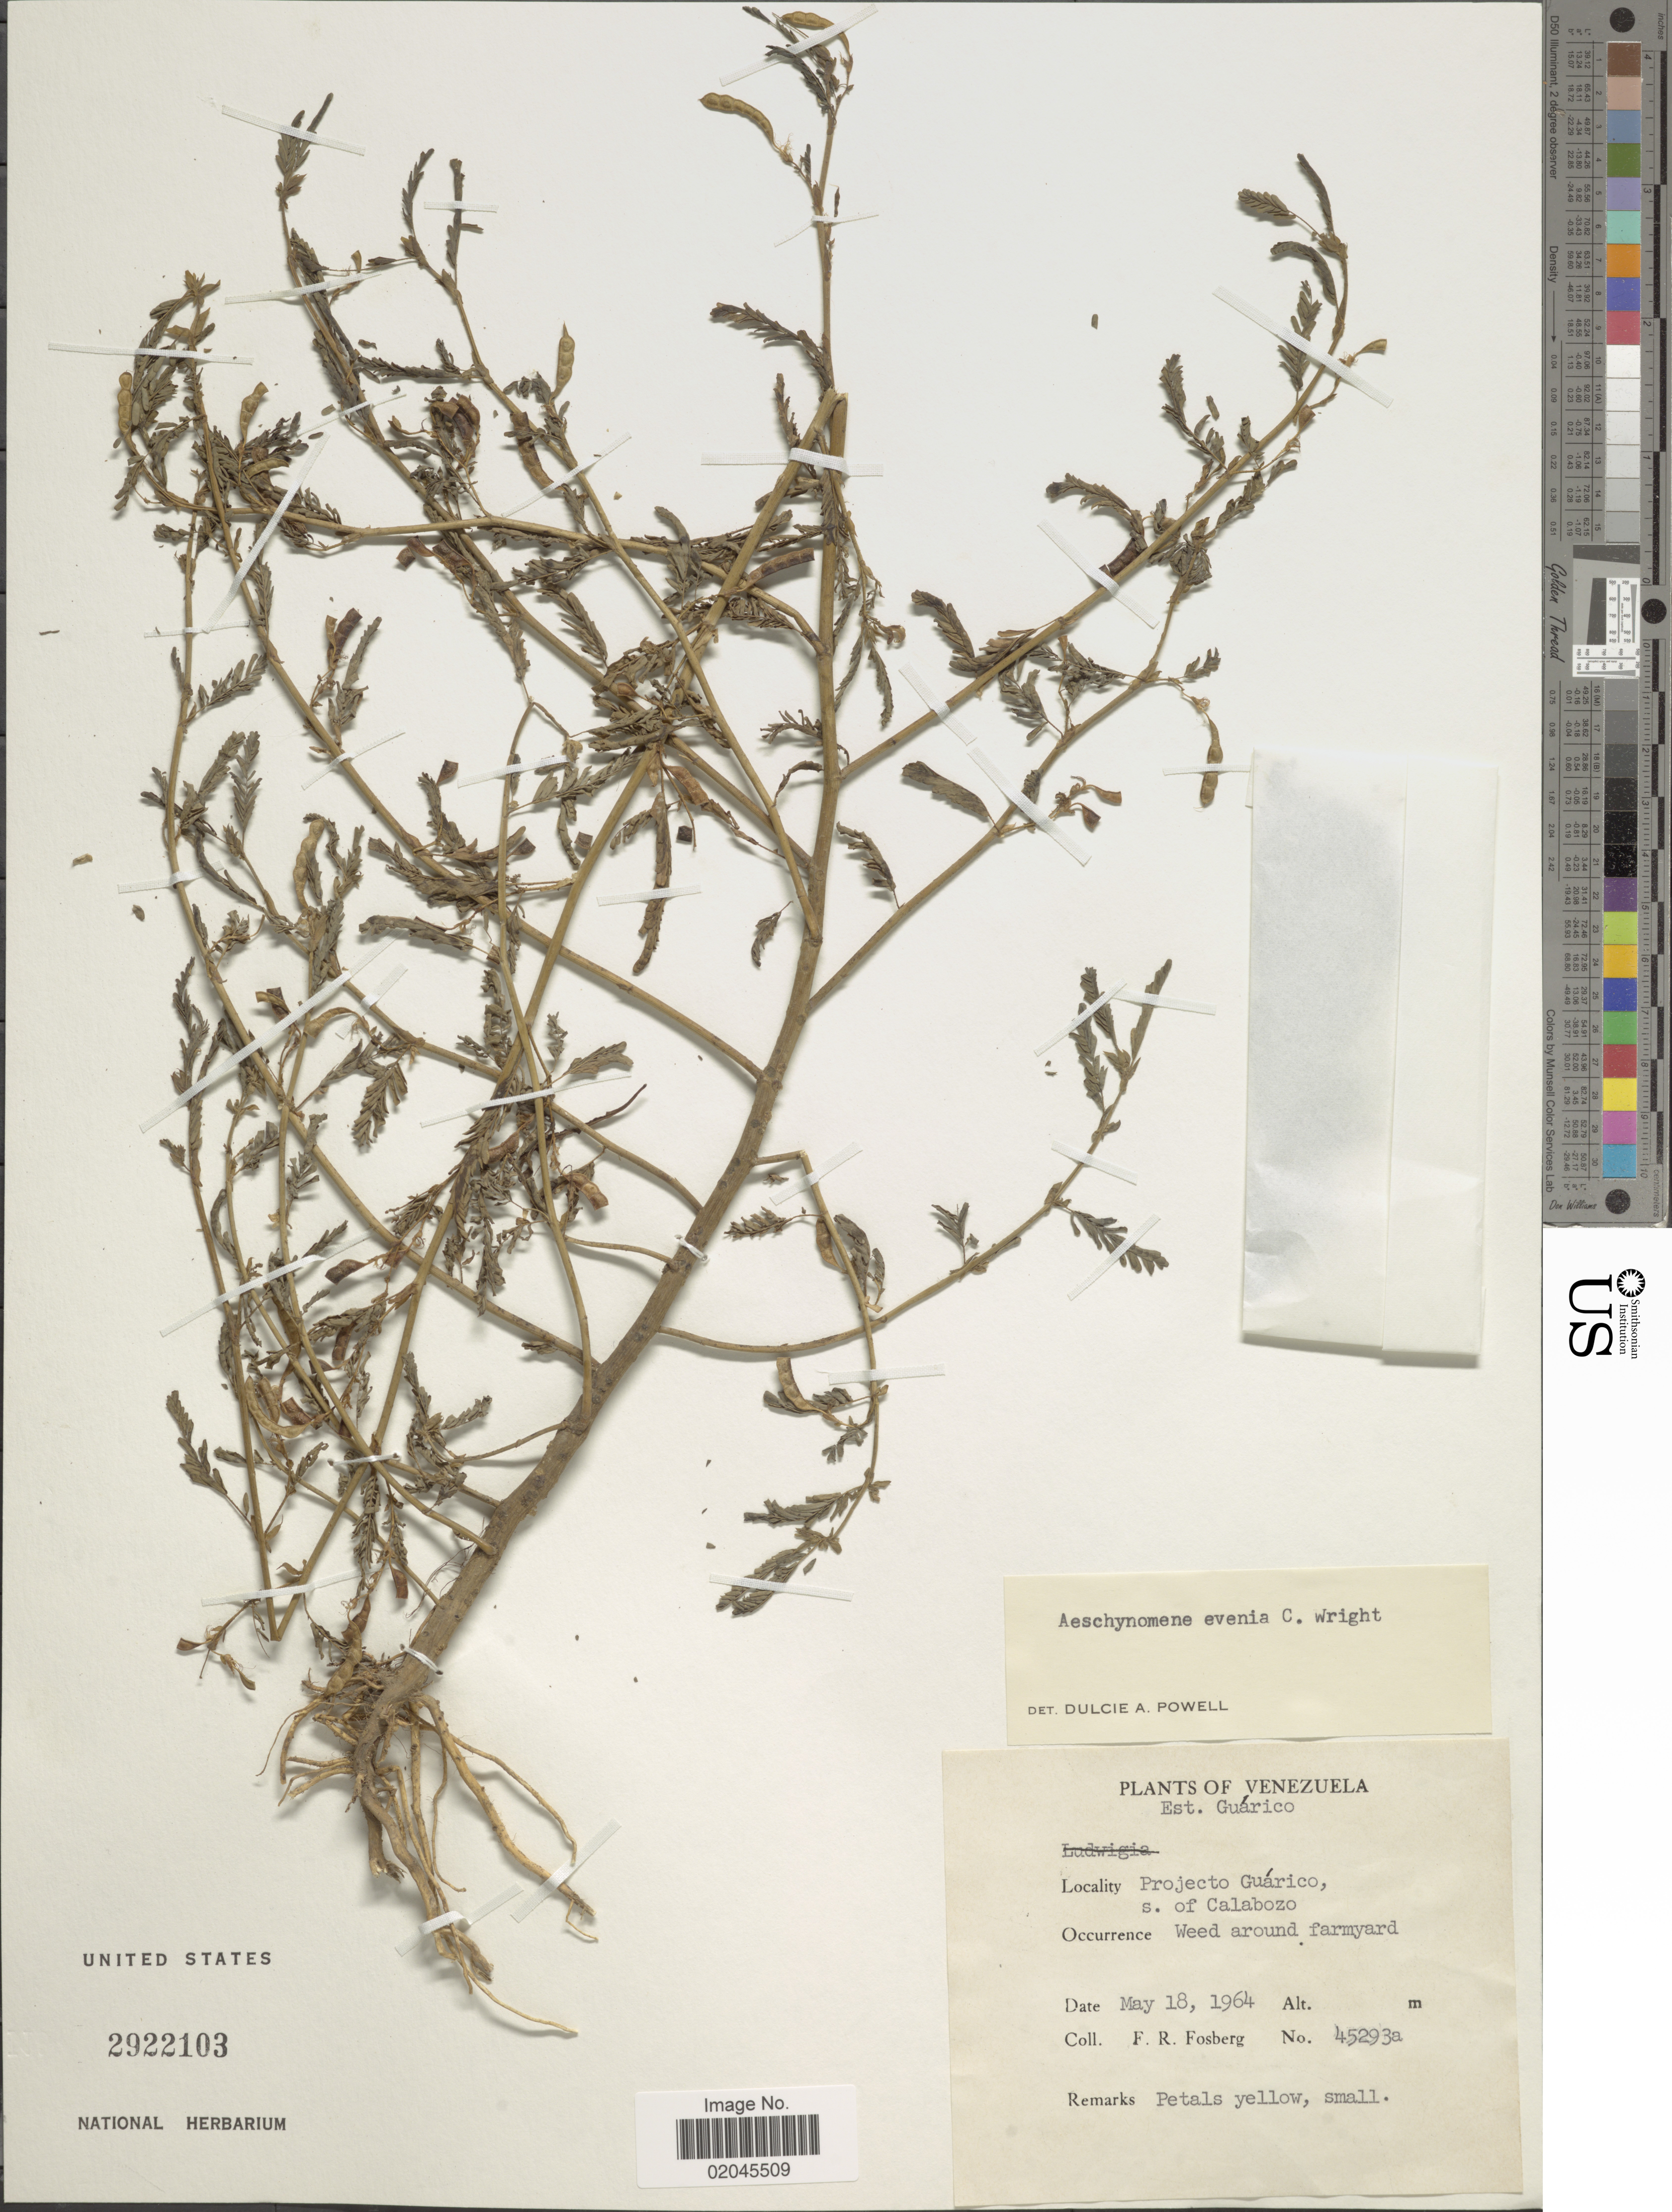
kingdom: Plantae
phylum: Tracheophyta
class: Magnoliopsida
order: Fabales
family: Fabaceae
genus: Aeschynomene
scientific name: Aeschynomene evenia var. evenia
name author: C. Wright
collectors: F. R. Fosberg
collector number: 45293a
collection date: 1964-05-18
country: Venezuela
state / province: Guárico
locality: Est. Guarico, Projectp Guarico, s. of Calabozo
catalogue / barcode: US 2922103